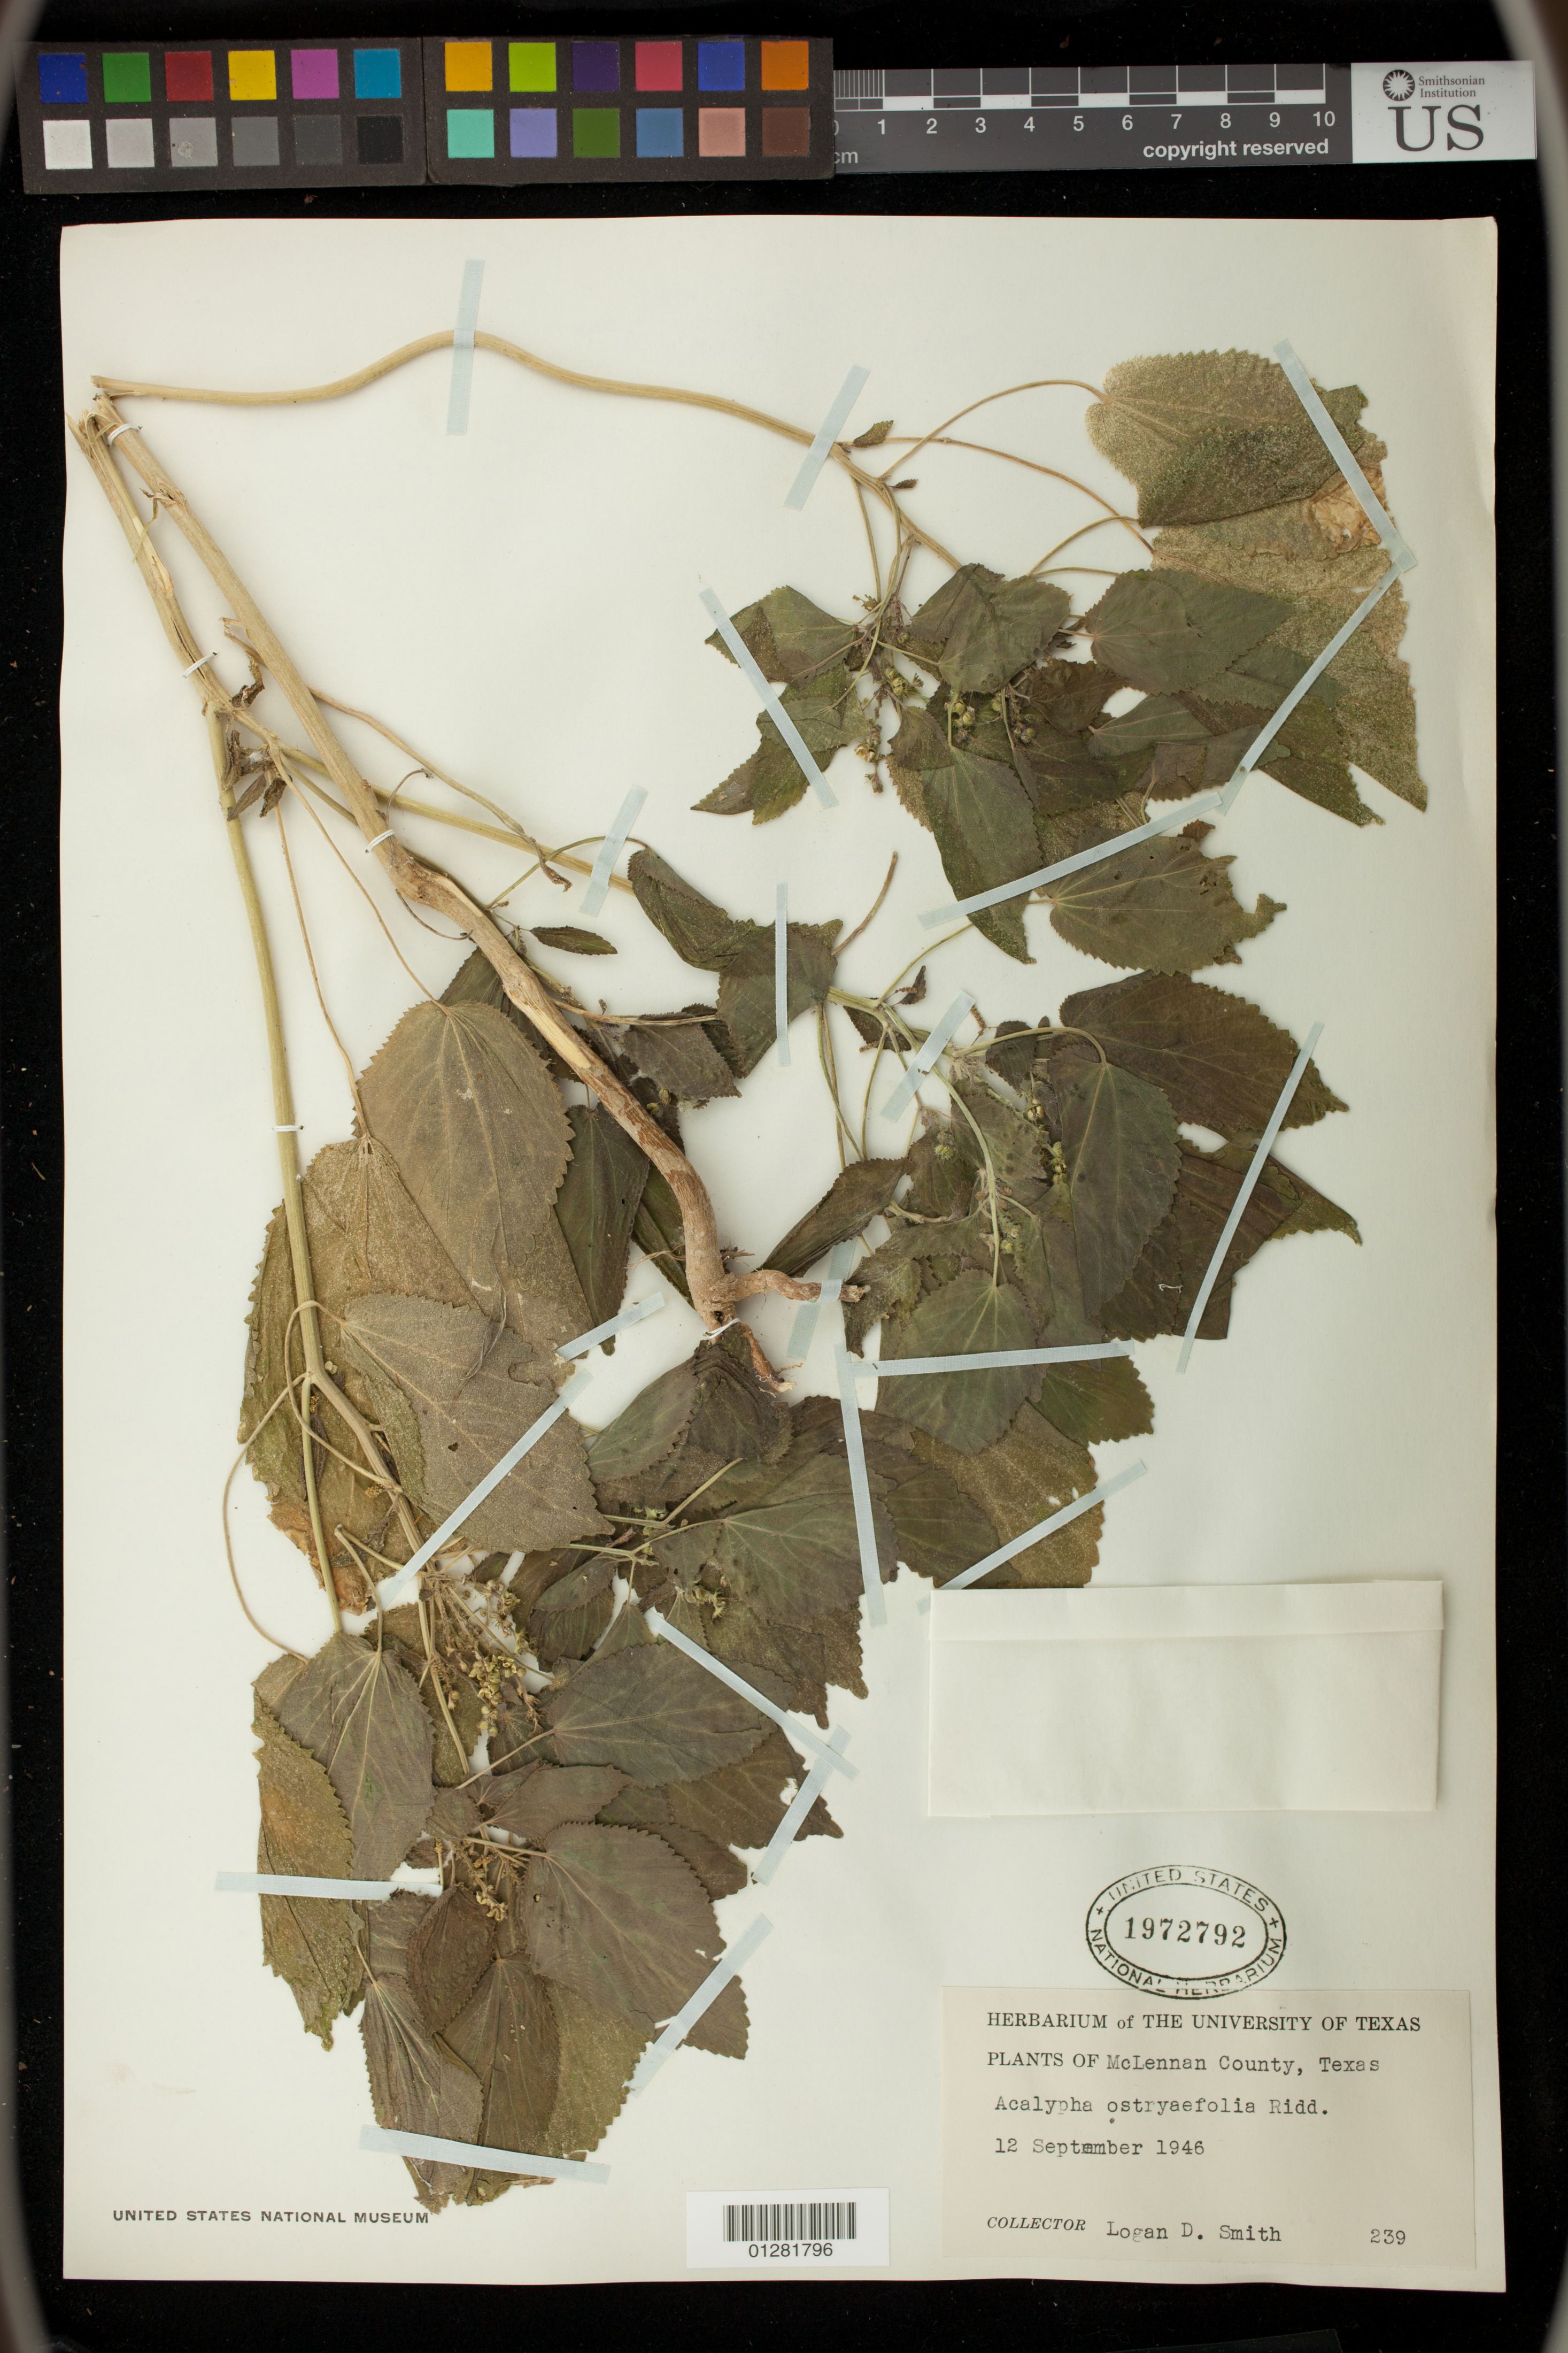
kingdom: Plantae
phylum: Tracheophyta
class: Magnoliopsida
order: Malpighiales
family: Euphorbiaceae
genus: Acalypha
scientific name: Acalypha ostryifolia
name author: Ridd.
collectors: L. Smith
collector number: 239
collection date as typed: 12 Sep 1946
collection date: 1946-09-12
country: United States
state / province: Texas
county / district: Mclennan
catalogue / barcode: US 1972792